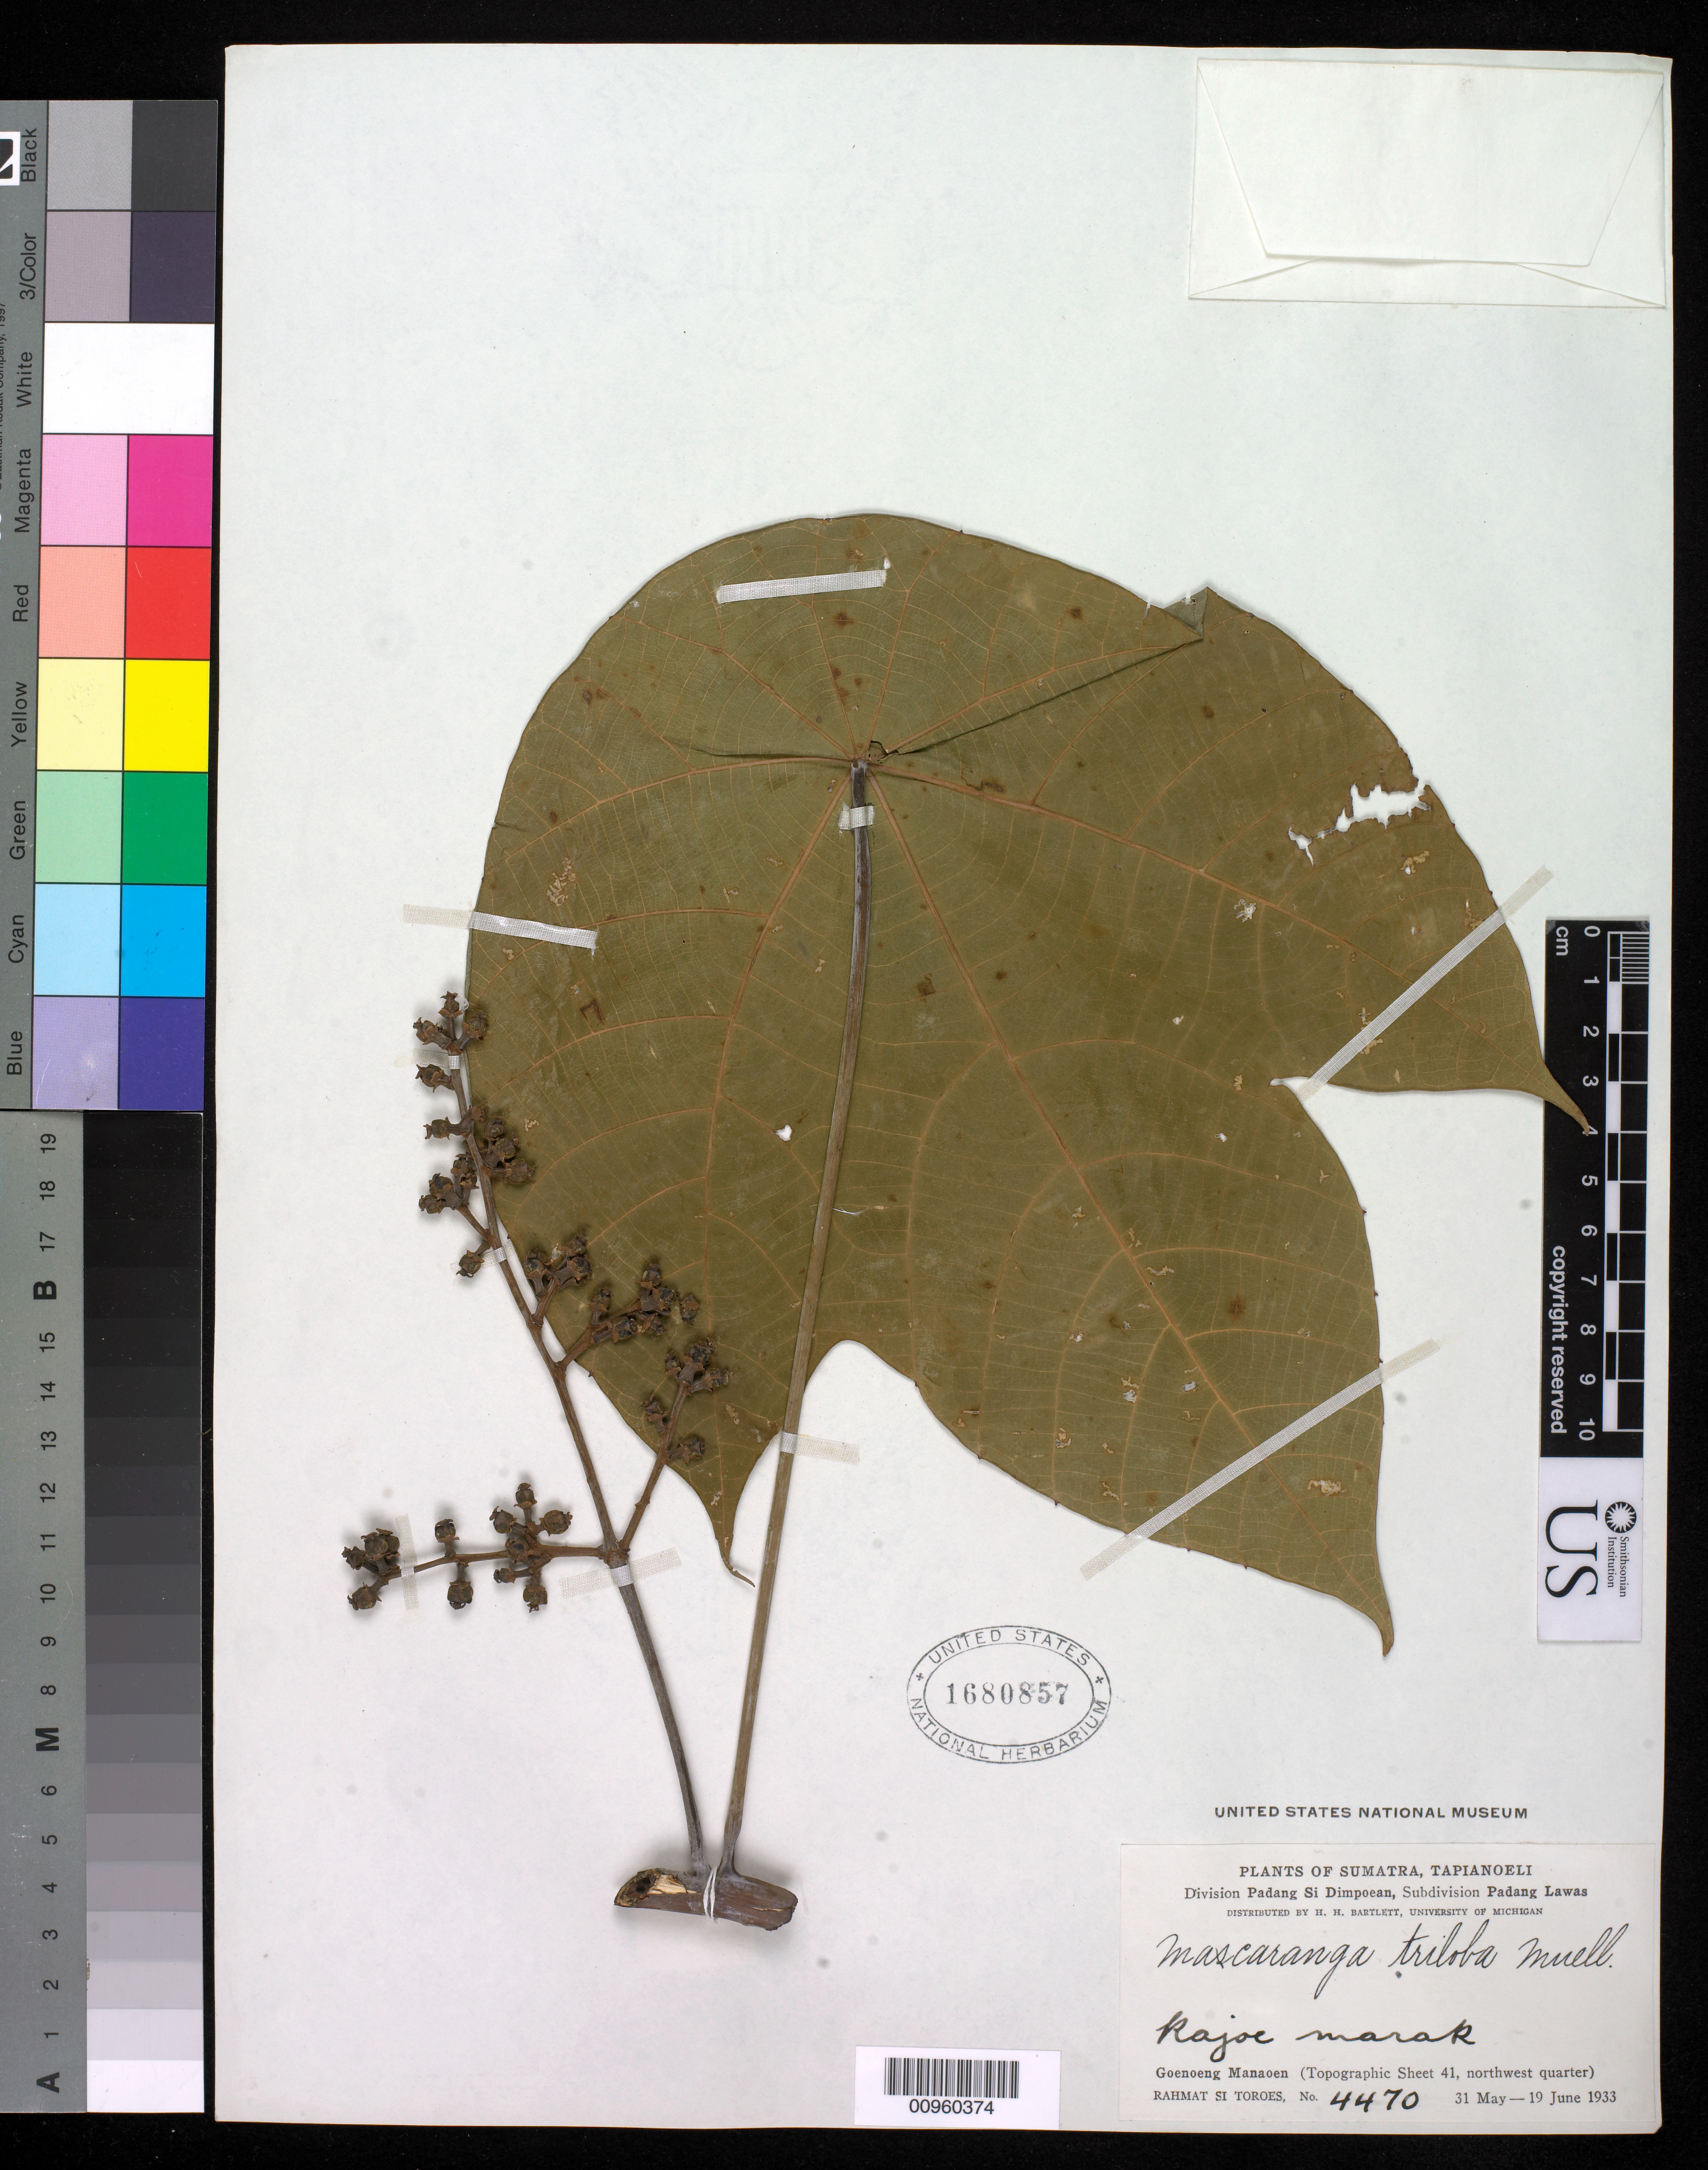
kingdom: Plantae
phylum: Tracheophyta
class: Magnoliopsida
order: Malpighiales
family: Euphorbiaceae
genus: Macaranga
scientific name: Macaranga triloba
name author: (Thunb.) Müll. Arg.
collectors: Rahmat Si Boeea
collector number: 4470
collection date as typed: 31 May 1933 to 19 Jun 1933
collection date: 1933-05-31/1933-06-19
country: Indonesia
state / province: Sumatra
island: Sumatra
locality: Tapianoeli, Div.Padang Si Dimpoean,Subdiv.Padang Lawas,Goenoeng Manaoen Topographic sheet 41 NW quarter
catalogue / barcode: US 1680857